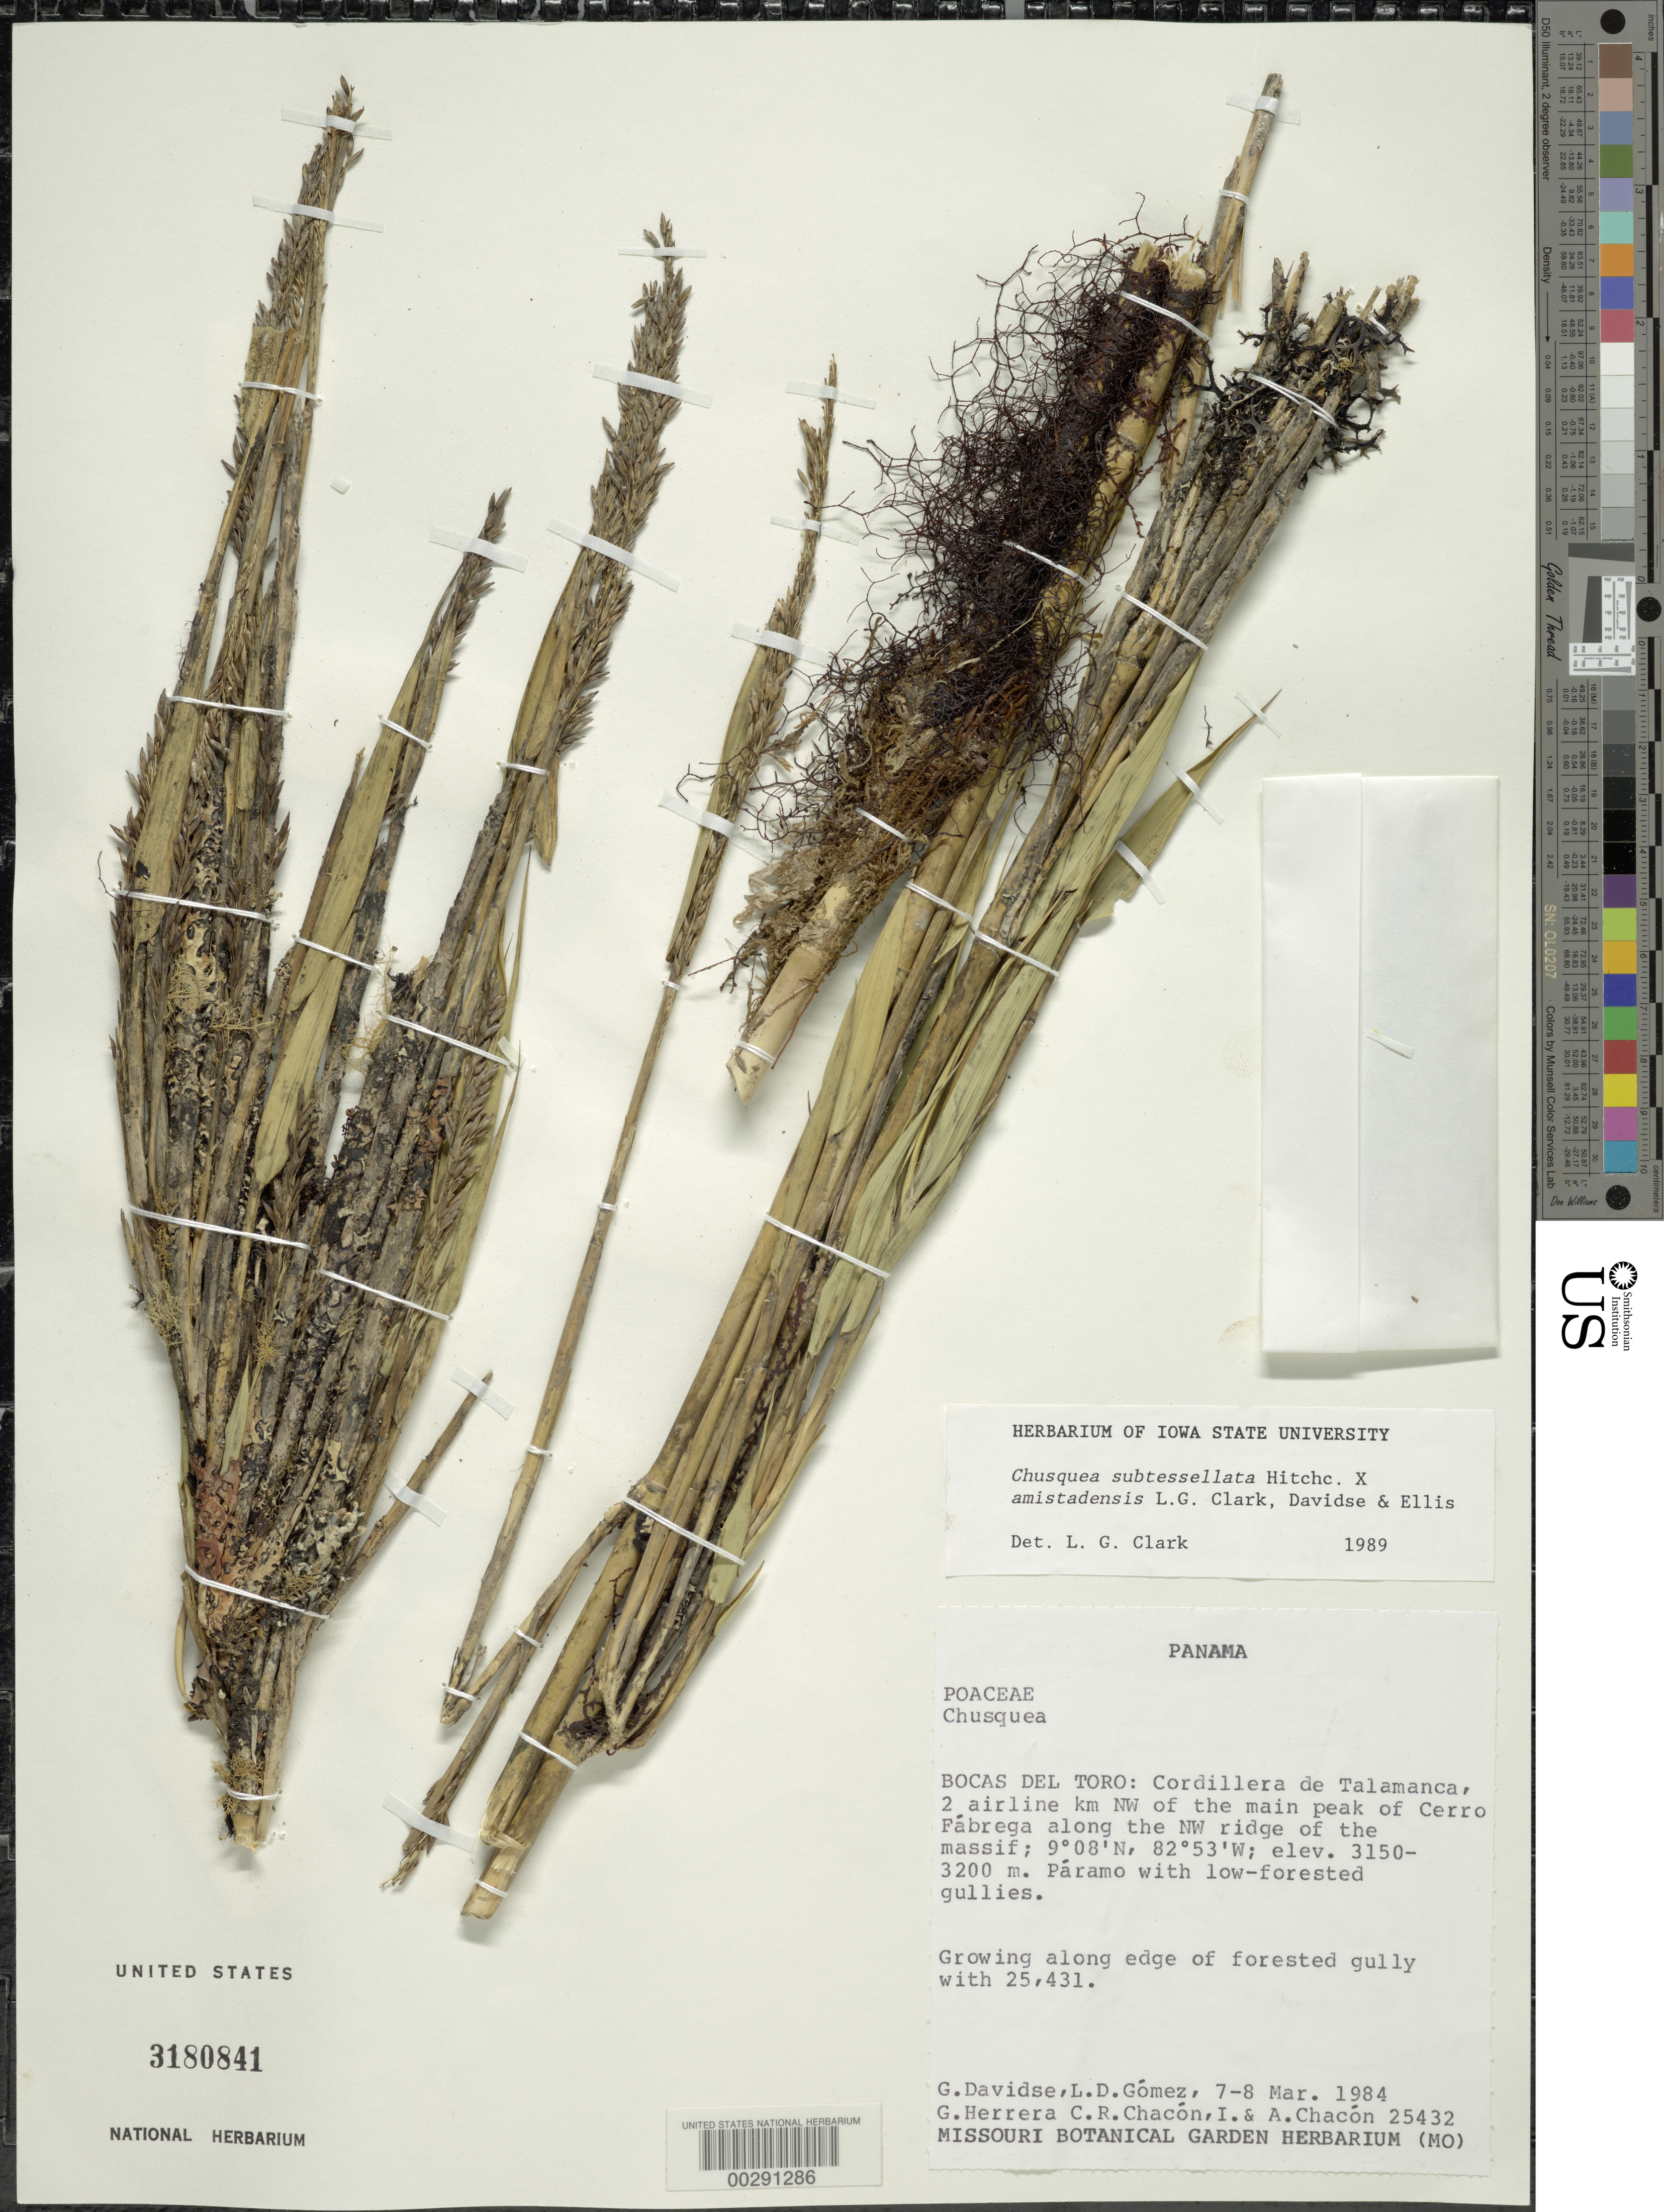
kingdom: Plantae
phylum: Tracheophyta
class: Liliopsida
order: Poales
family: Poaceae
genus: Chusquea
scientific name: Chusquea amistadensis x C. subtessellata Hitchc.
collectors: G. Davidse, L. D. Gómez, G. Herrera Ch., C. Chacon, I. Chacon & A. Chacon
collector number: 25432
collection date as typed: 07 Mar 1984 to 08 Mar 1984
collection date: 1984-03-07/1984-03-08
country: Panama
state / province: Bocas del Toro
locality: Cordillera de Talamanca, 2 km NW of the main peak of Cerro Fabrega along the NW ridge of the Massif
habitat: Along edge of forested gully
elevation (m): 3150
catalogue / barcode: US 3180841